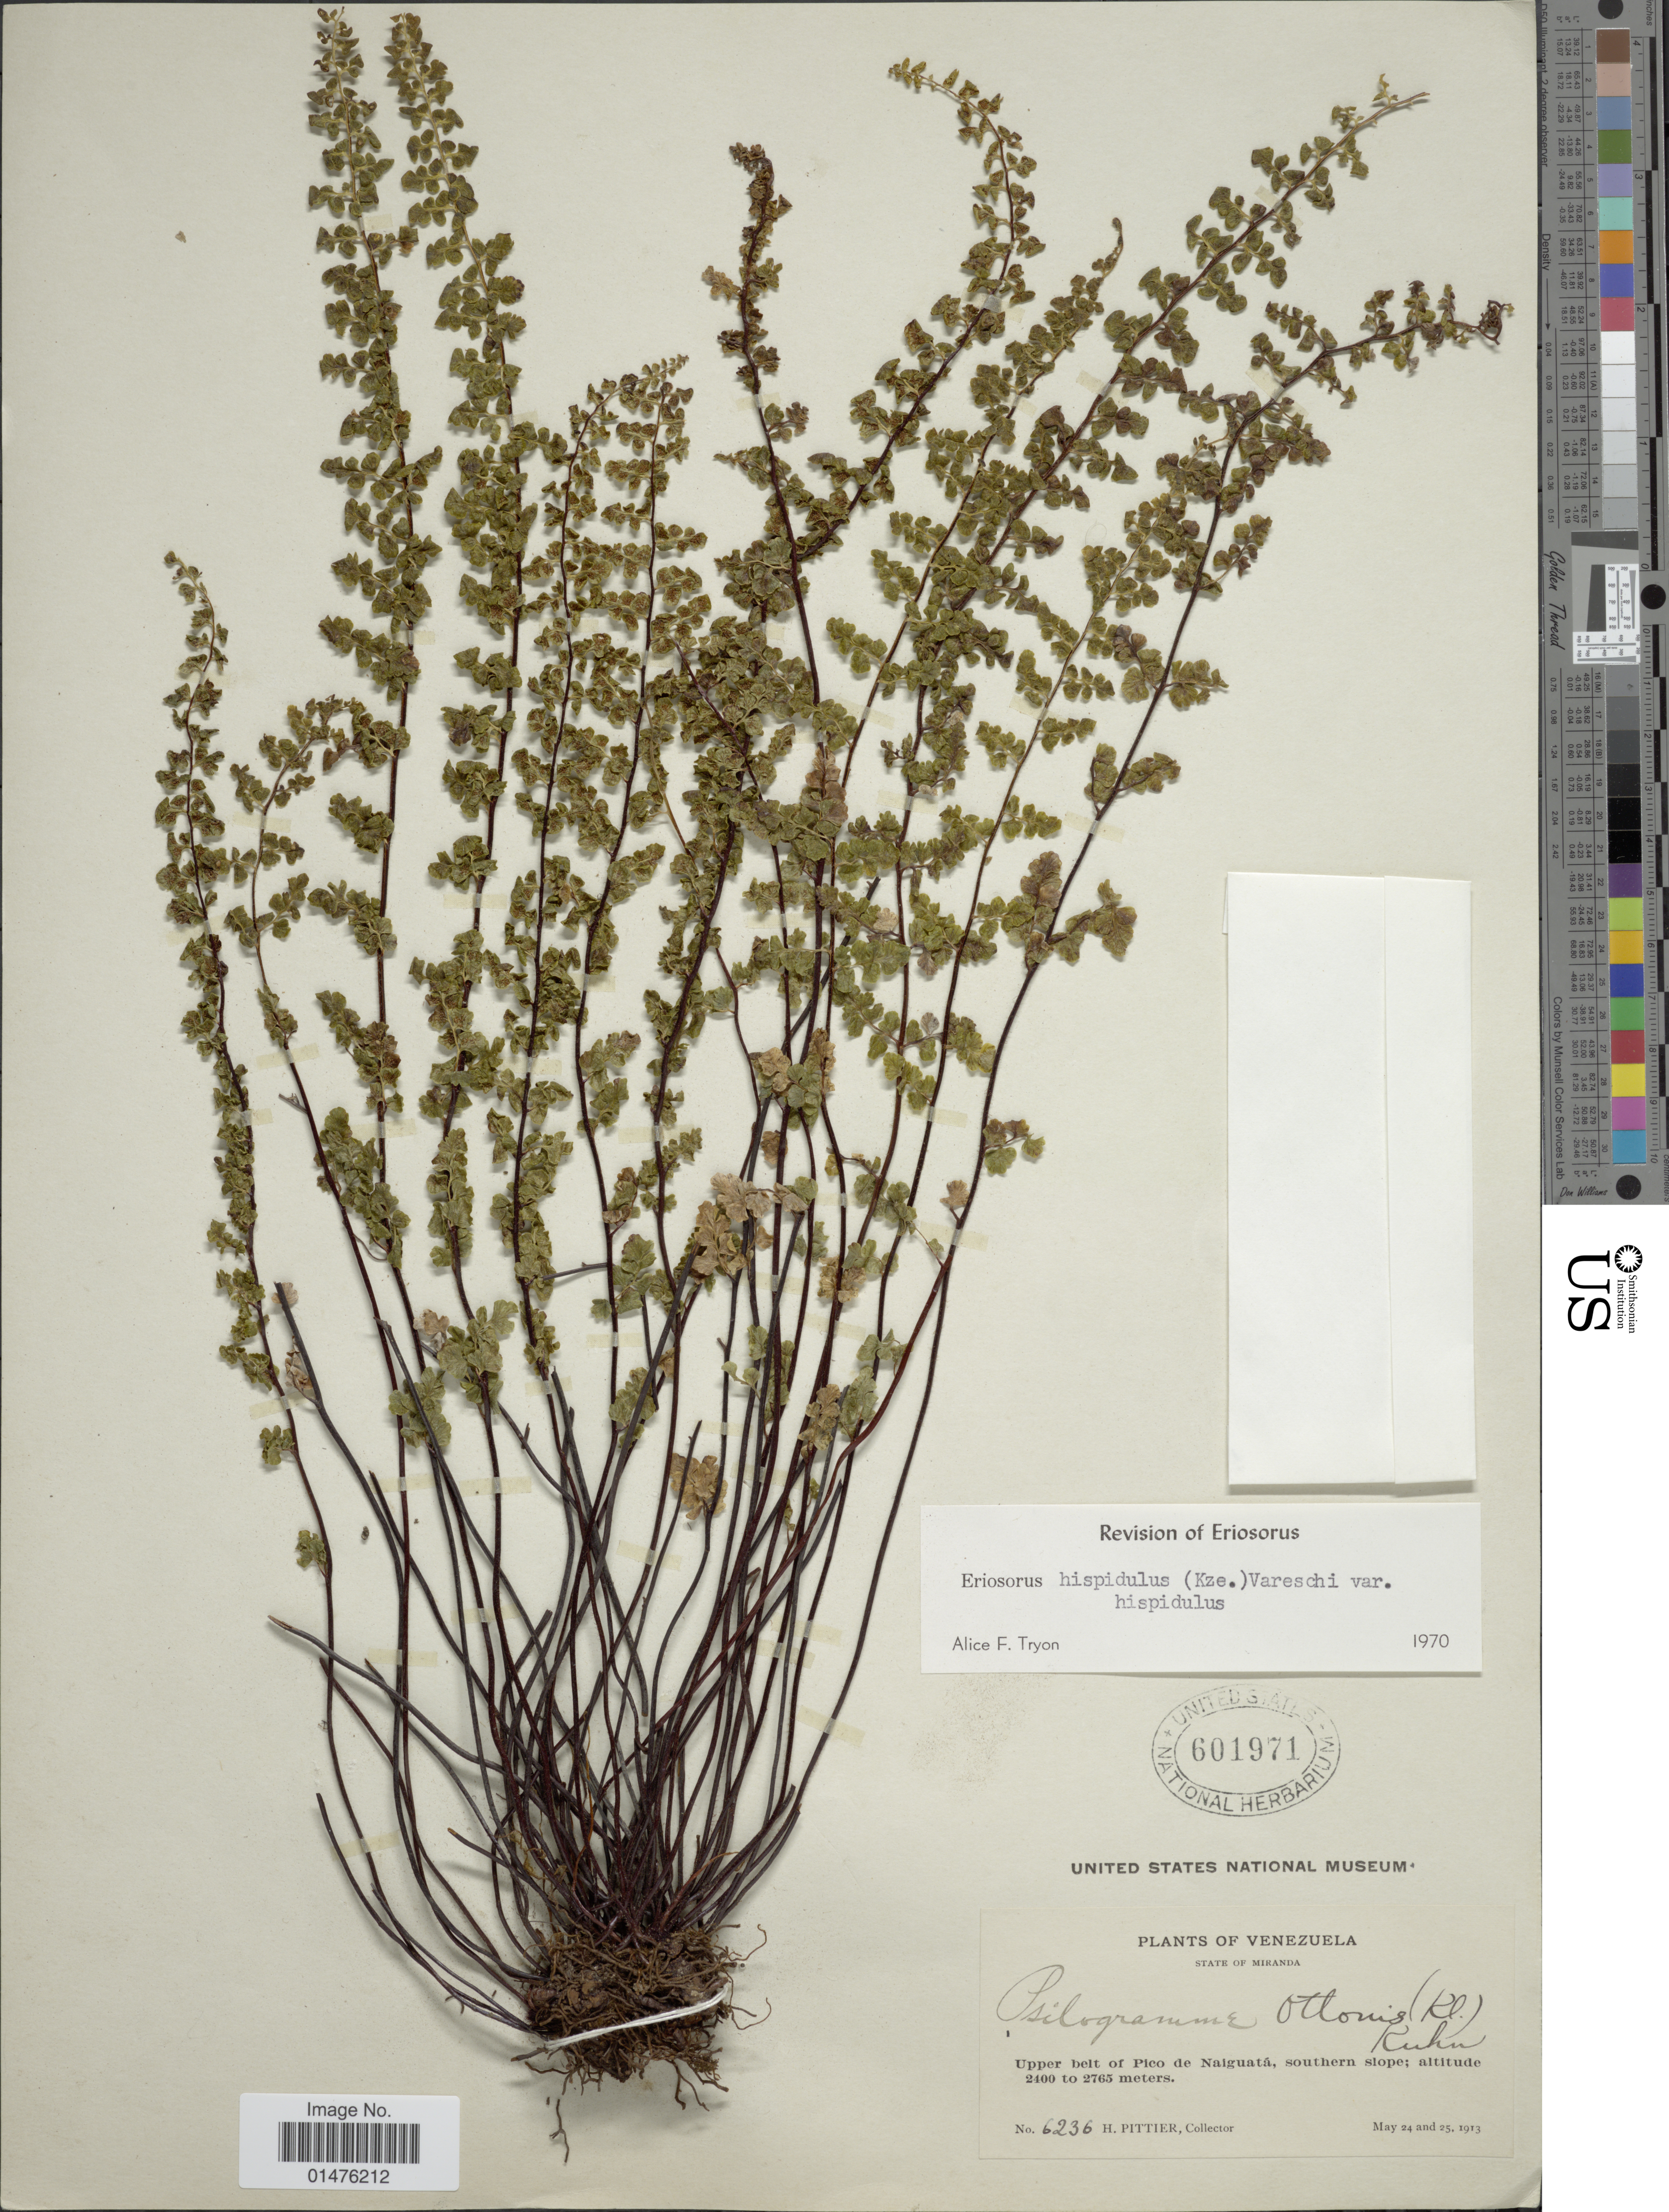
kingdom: Plantae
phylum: Tracheophyta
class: Polypodiopsida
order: Polypodiales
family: Pteridaceae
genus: Jamesonia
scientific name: Jamesonia hispidula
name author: Kunze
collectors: H. F. Pittier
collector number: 6236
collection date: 1913-05-24/1913-05-25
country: Venezuela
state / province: Miranda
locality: Upper belt of Pico de Nalguatá, southern slope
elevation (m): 2400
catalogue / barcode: US 601971